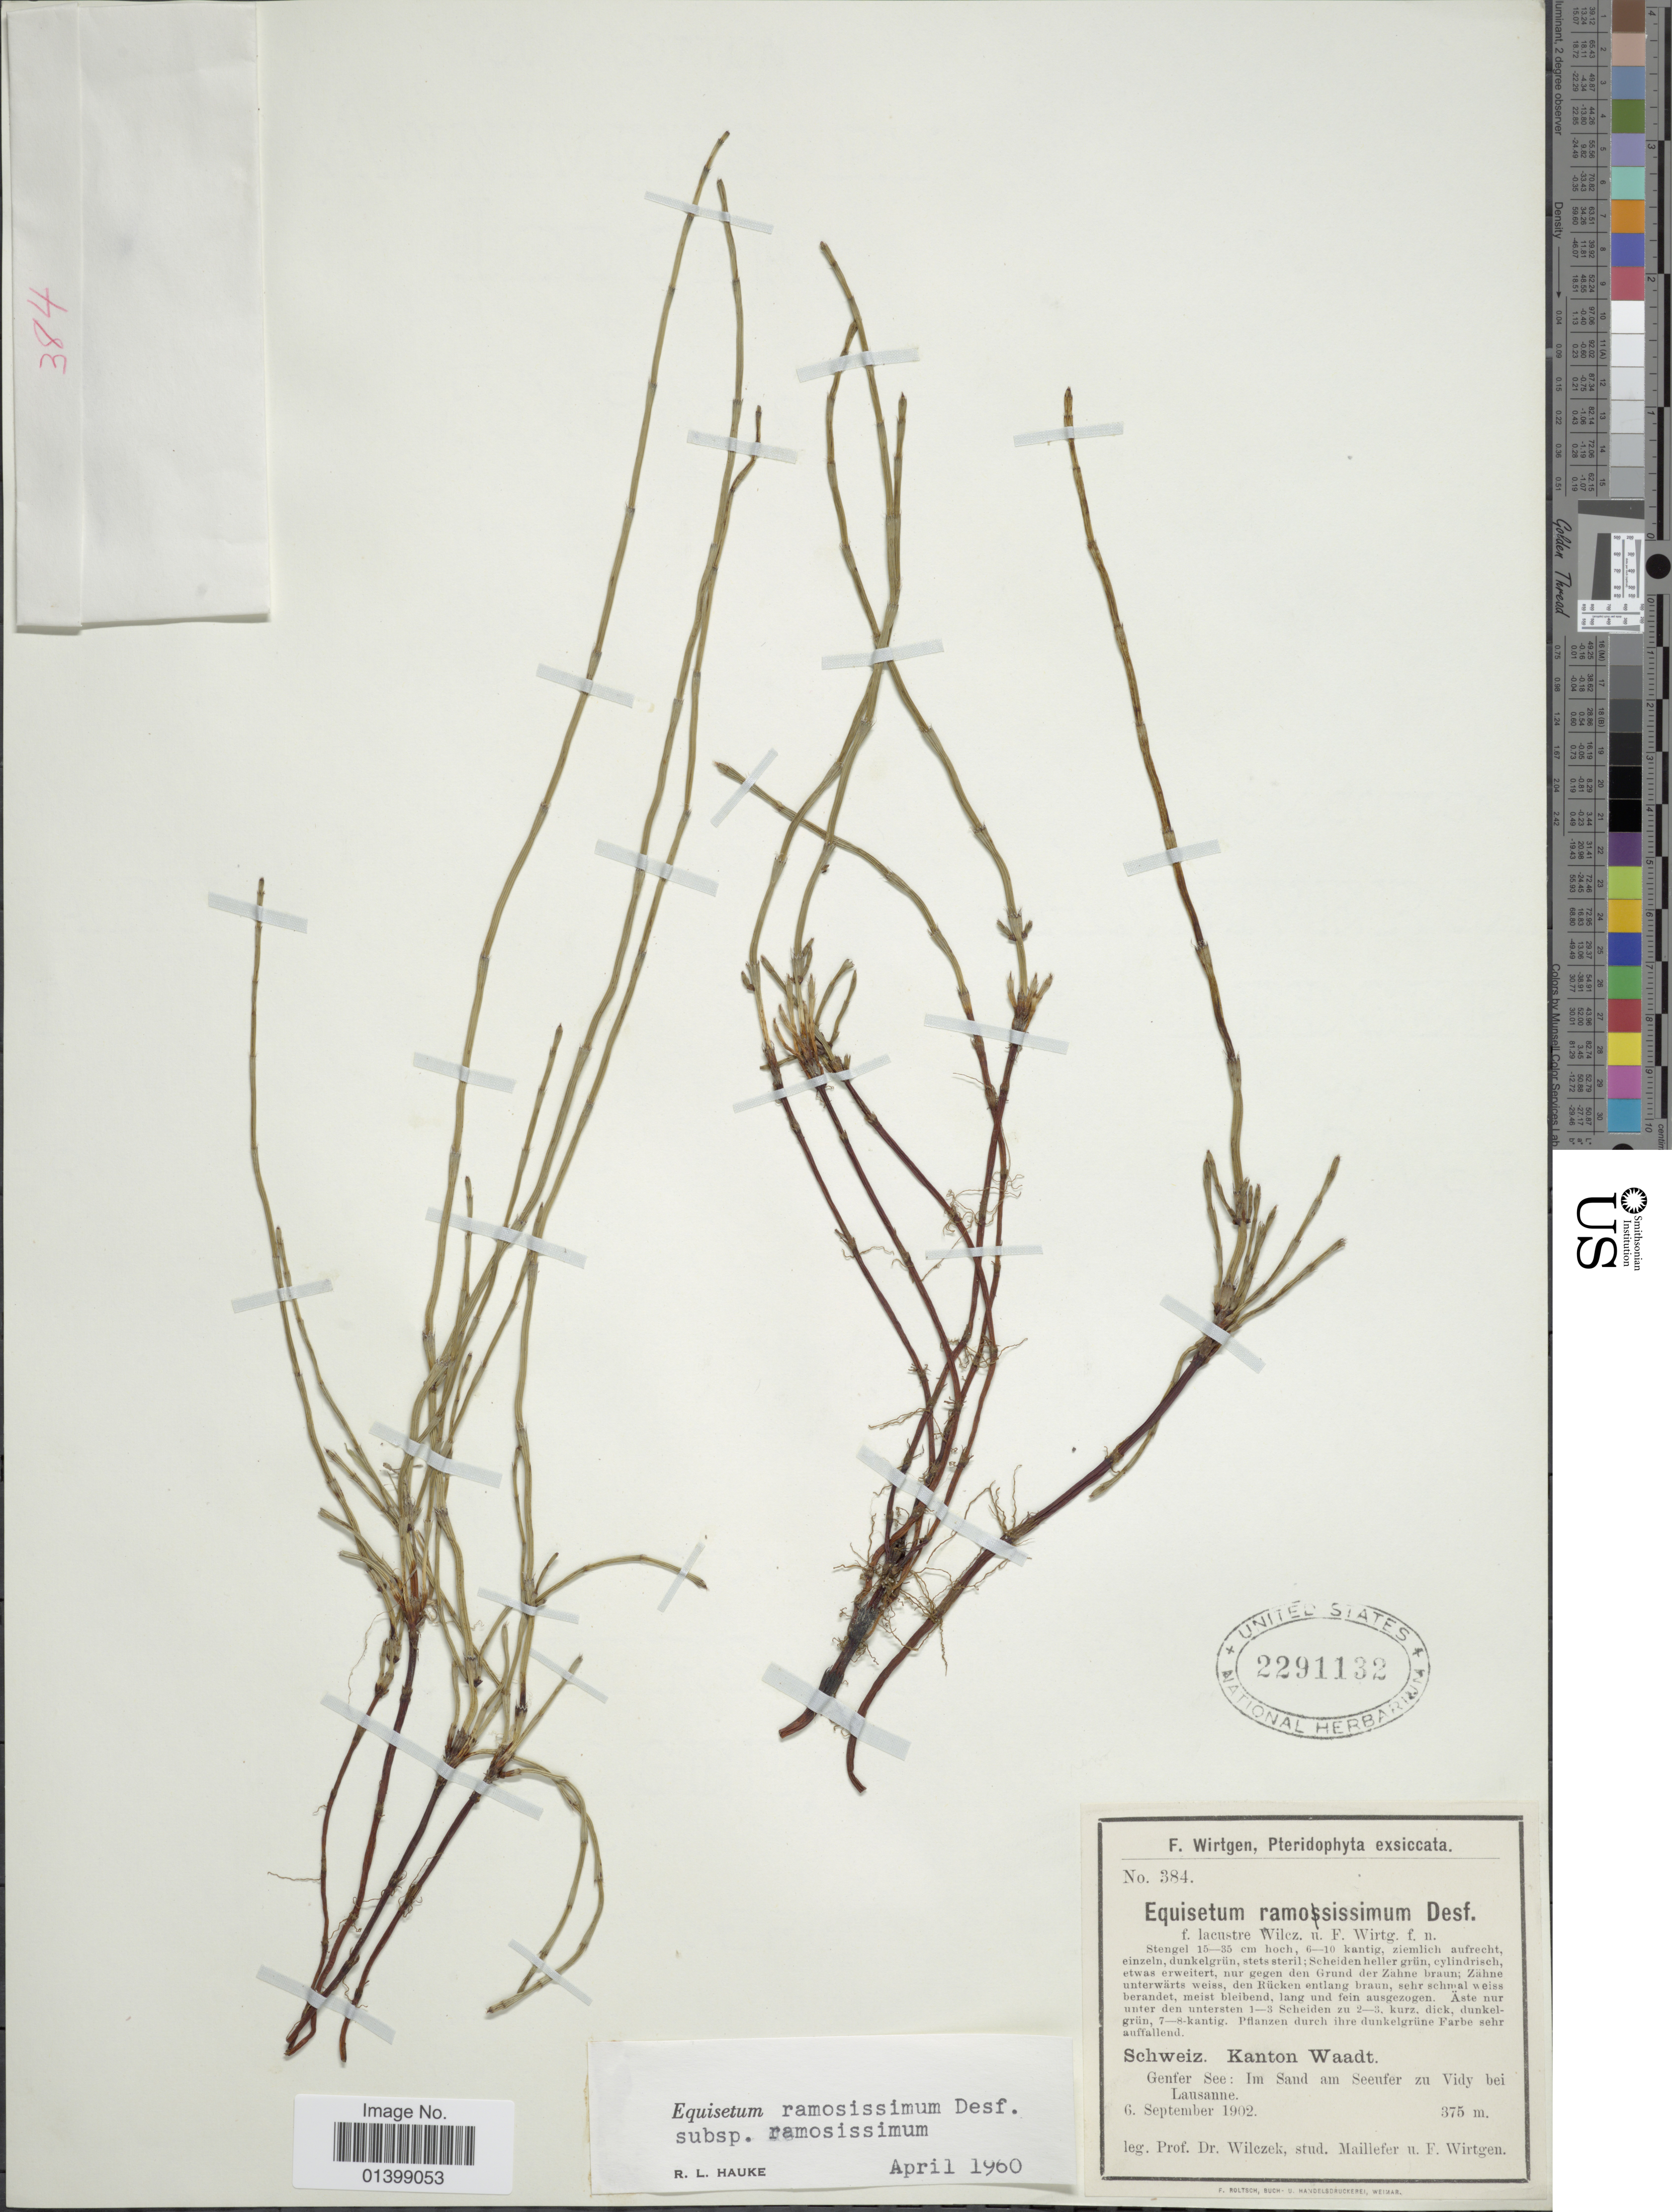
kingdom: Plantae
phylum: Tracheophyta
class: Polypodiopsida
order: Equisetales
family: Equisetaceae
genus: Equisetum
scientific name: Equisetum ramosissimum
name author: Desf.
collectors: Wilczek, -. Maillefer & F. Wirtgen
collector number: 384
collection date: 1902-09-06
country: Switzerland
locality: Schweiz, kanton Waadt, genfer See: Im sand am Seeufer zu Vidy bei Lausanne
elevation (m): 375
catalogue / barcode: US 2291132